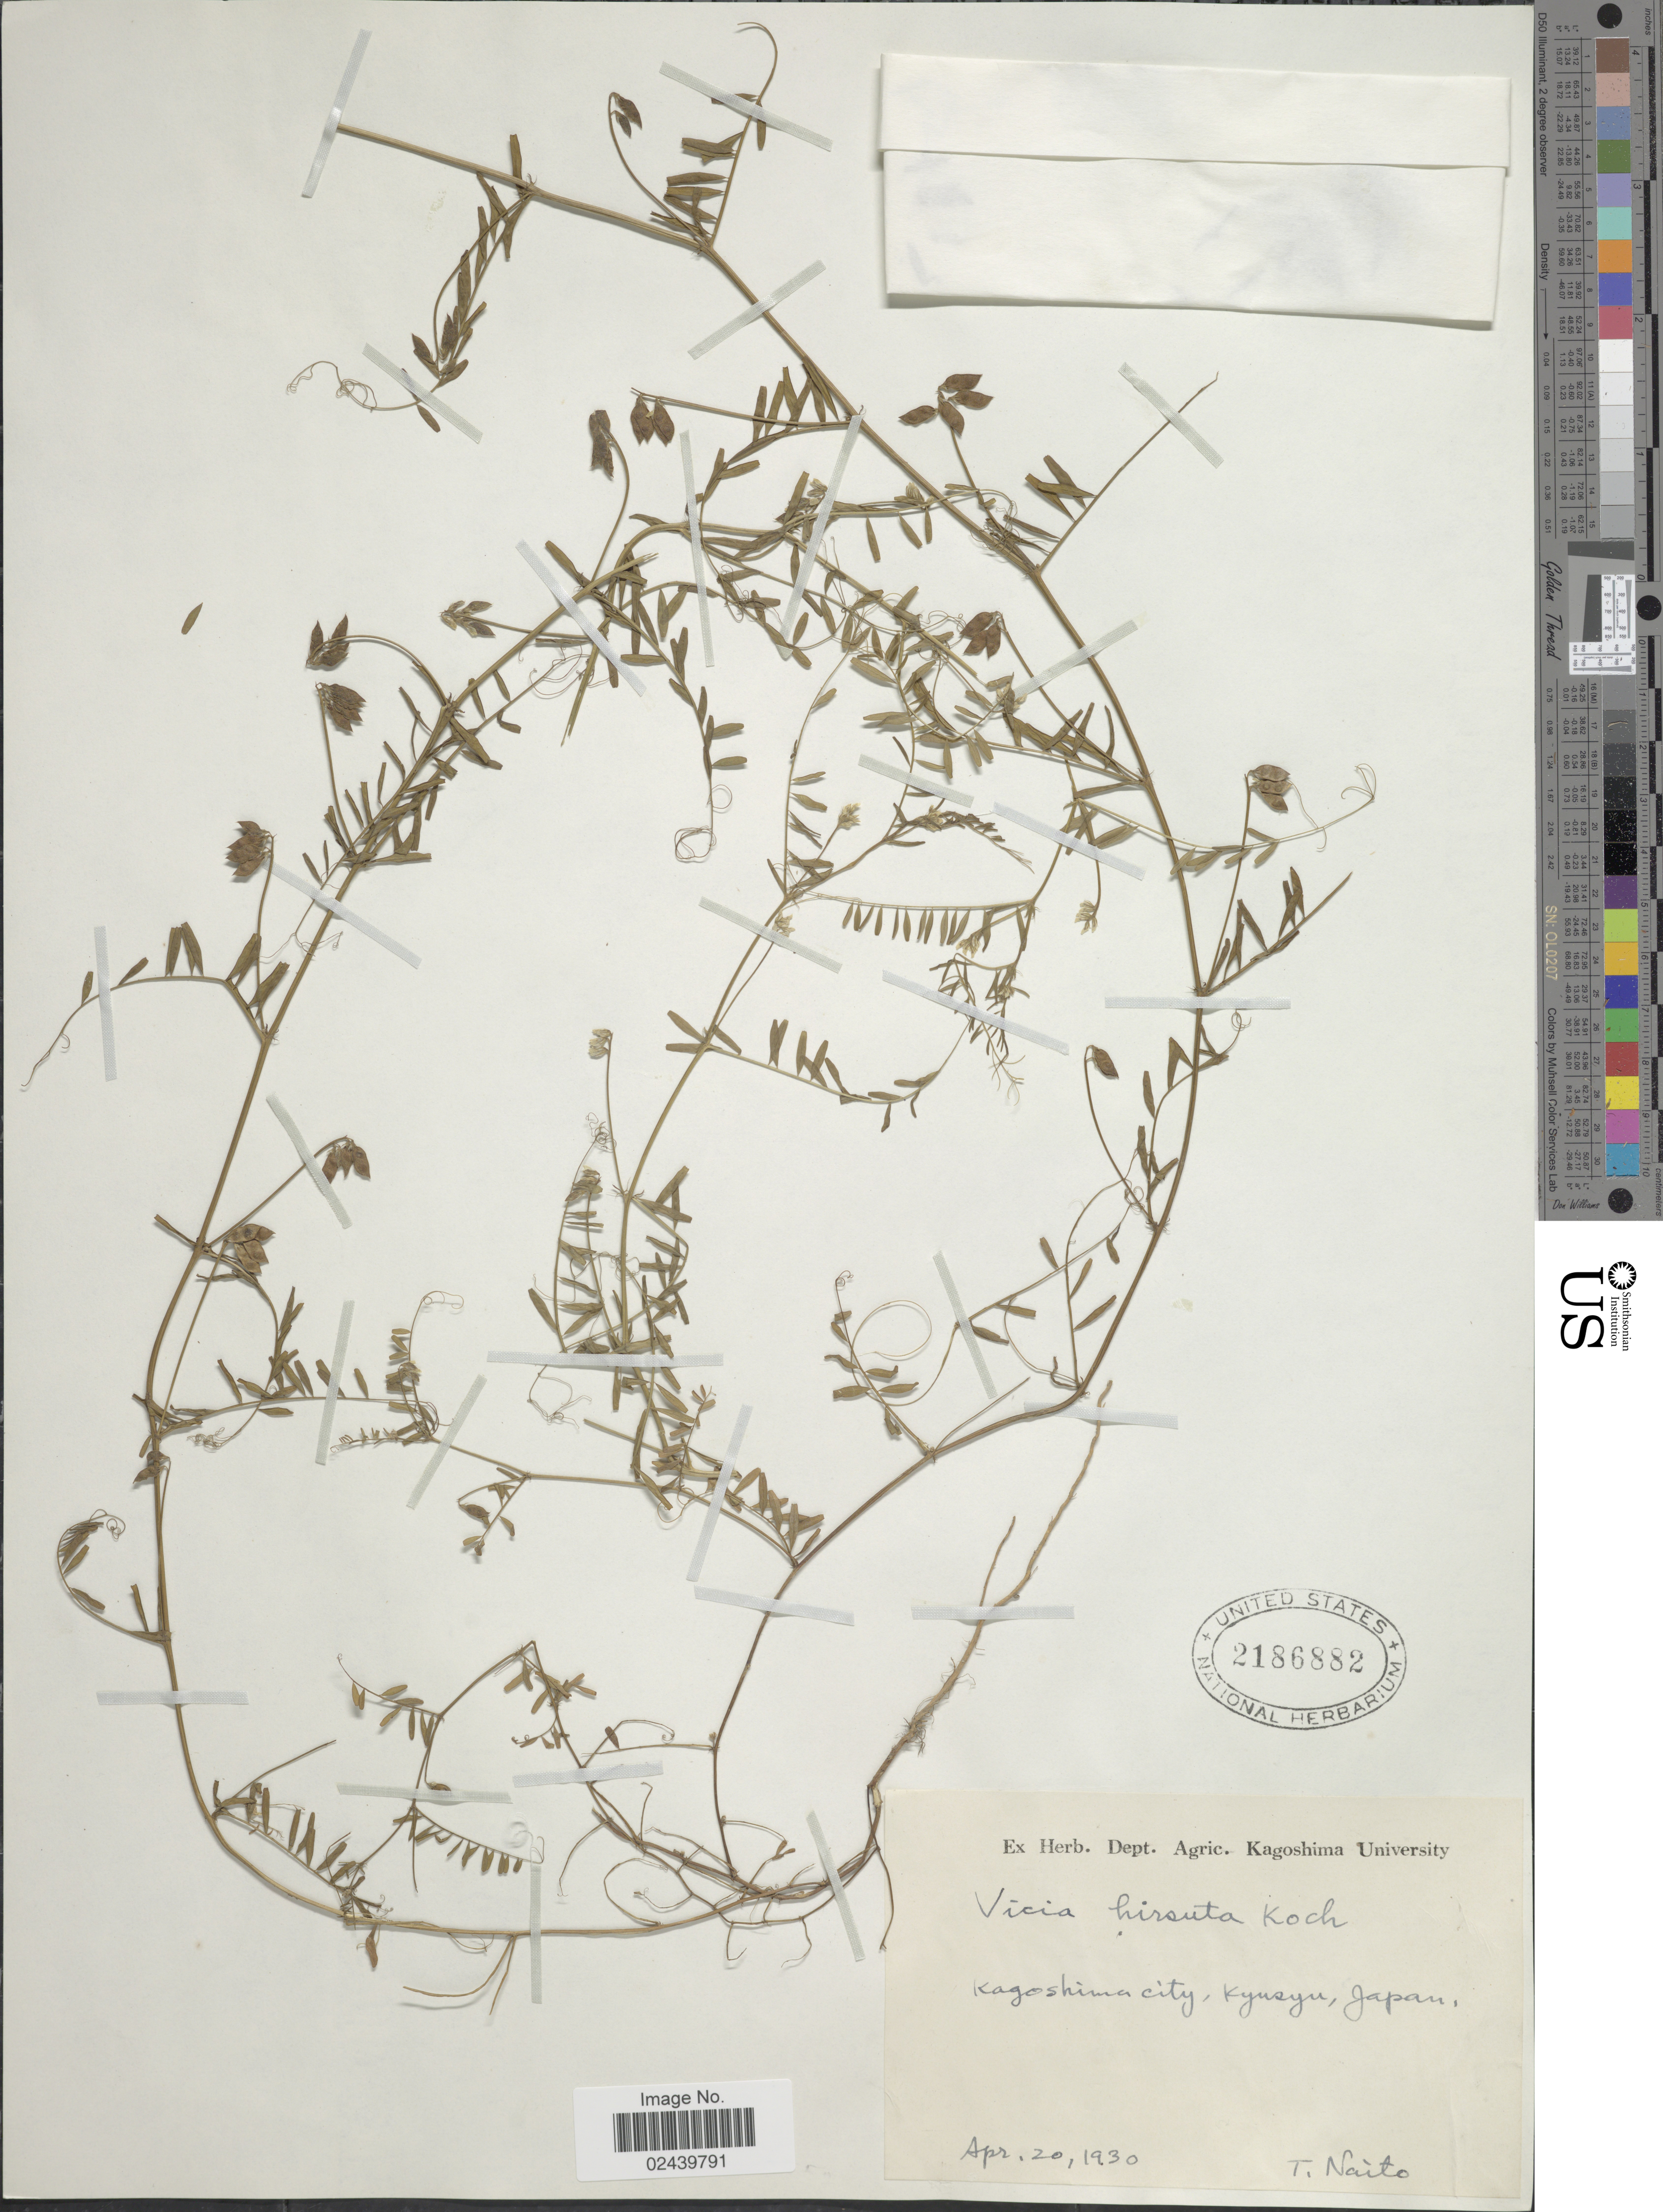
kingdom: Plantae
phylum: Tracheophyta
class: Magnoliopsida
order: Fabales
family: Fabaceae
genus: Vicia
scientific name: Vicia hirsuta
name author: (L.) A. Gray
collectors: T. Naito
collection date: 1930-04-20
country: Japan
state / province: Kagosima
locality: Kyusyu. Kagoshima City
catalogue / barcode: US 2186882